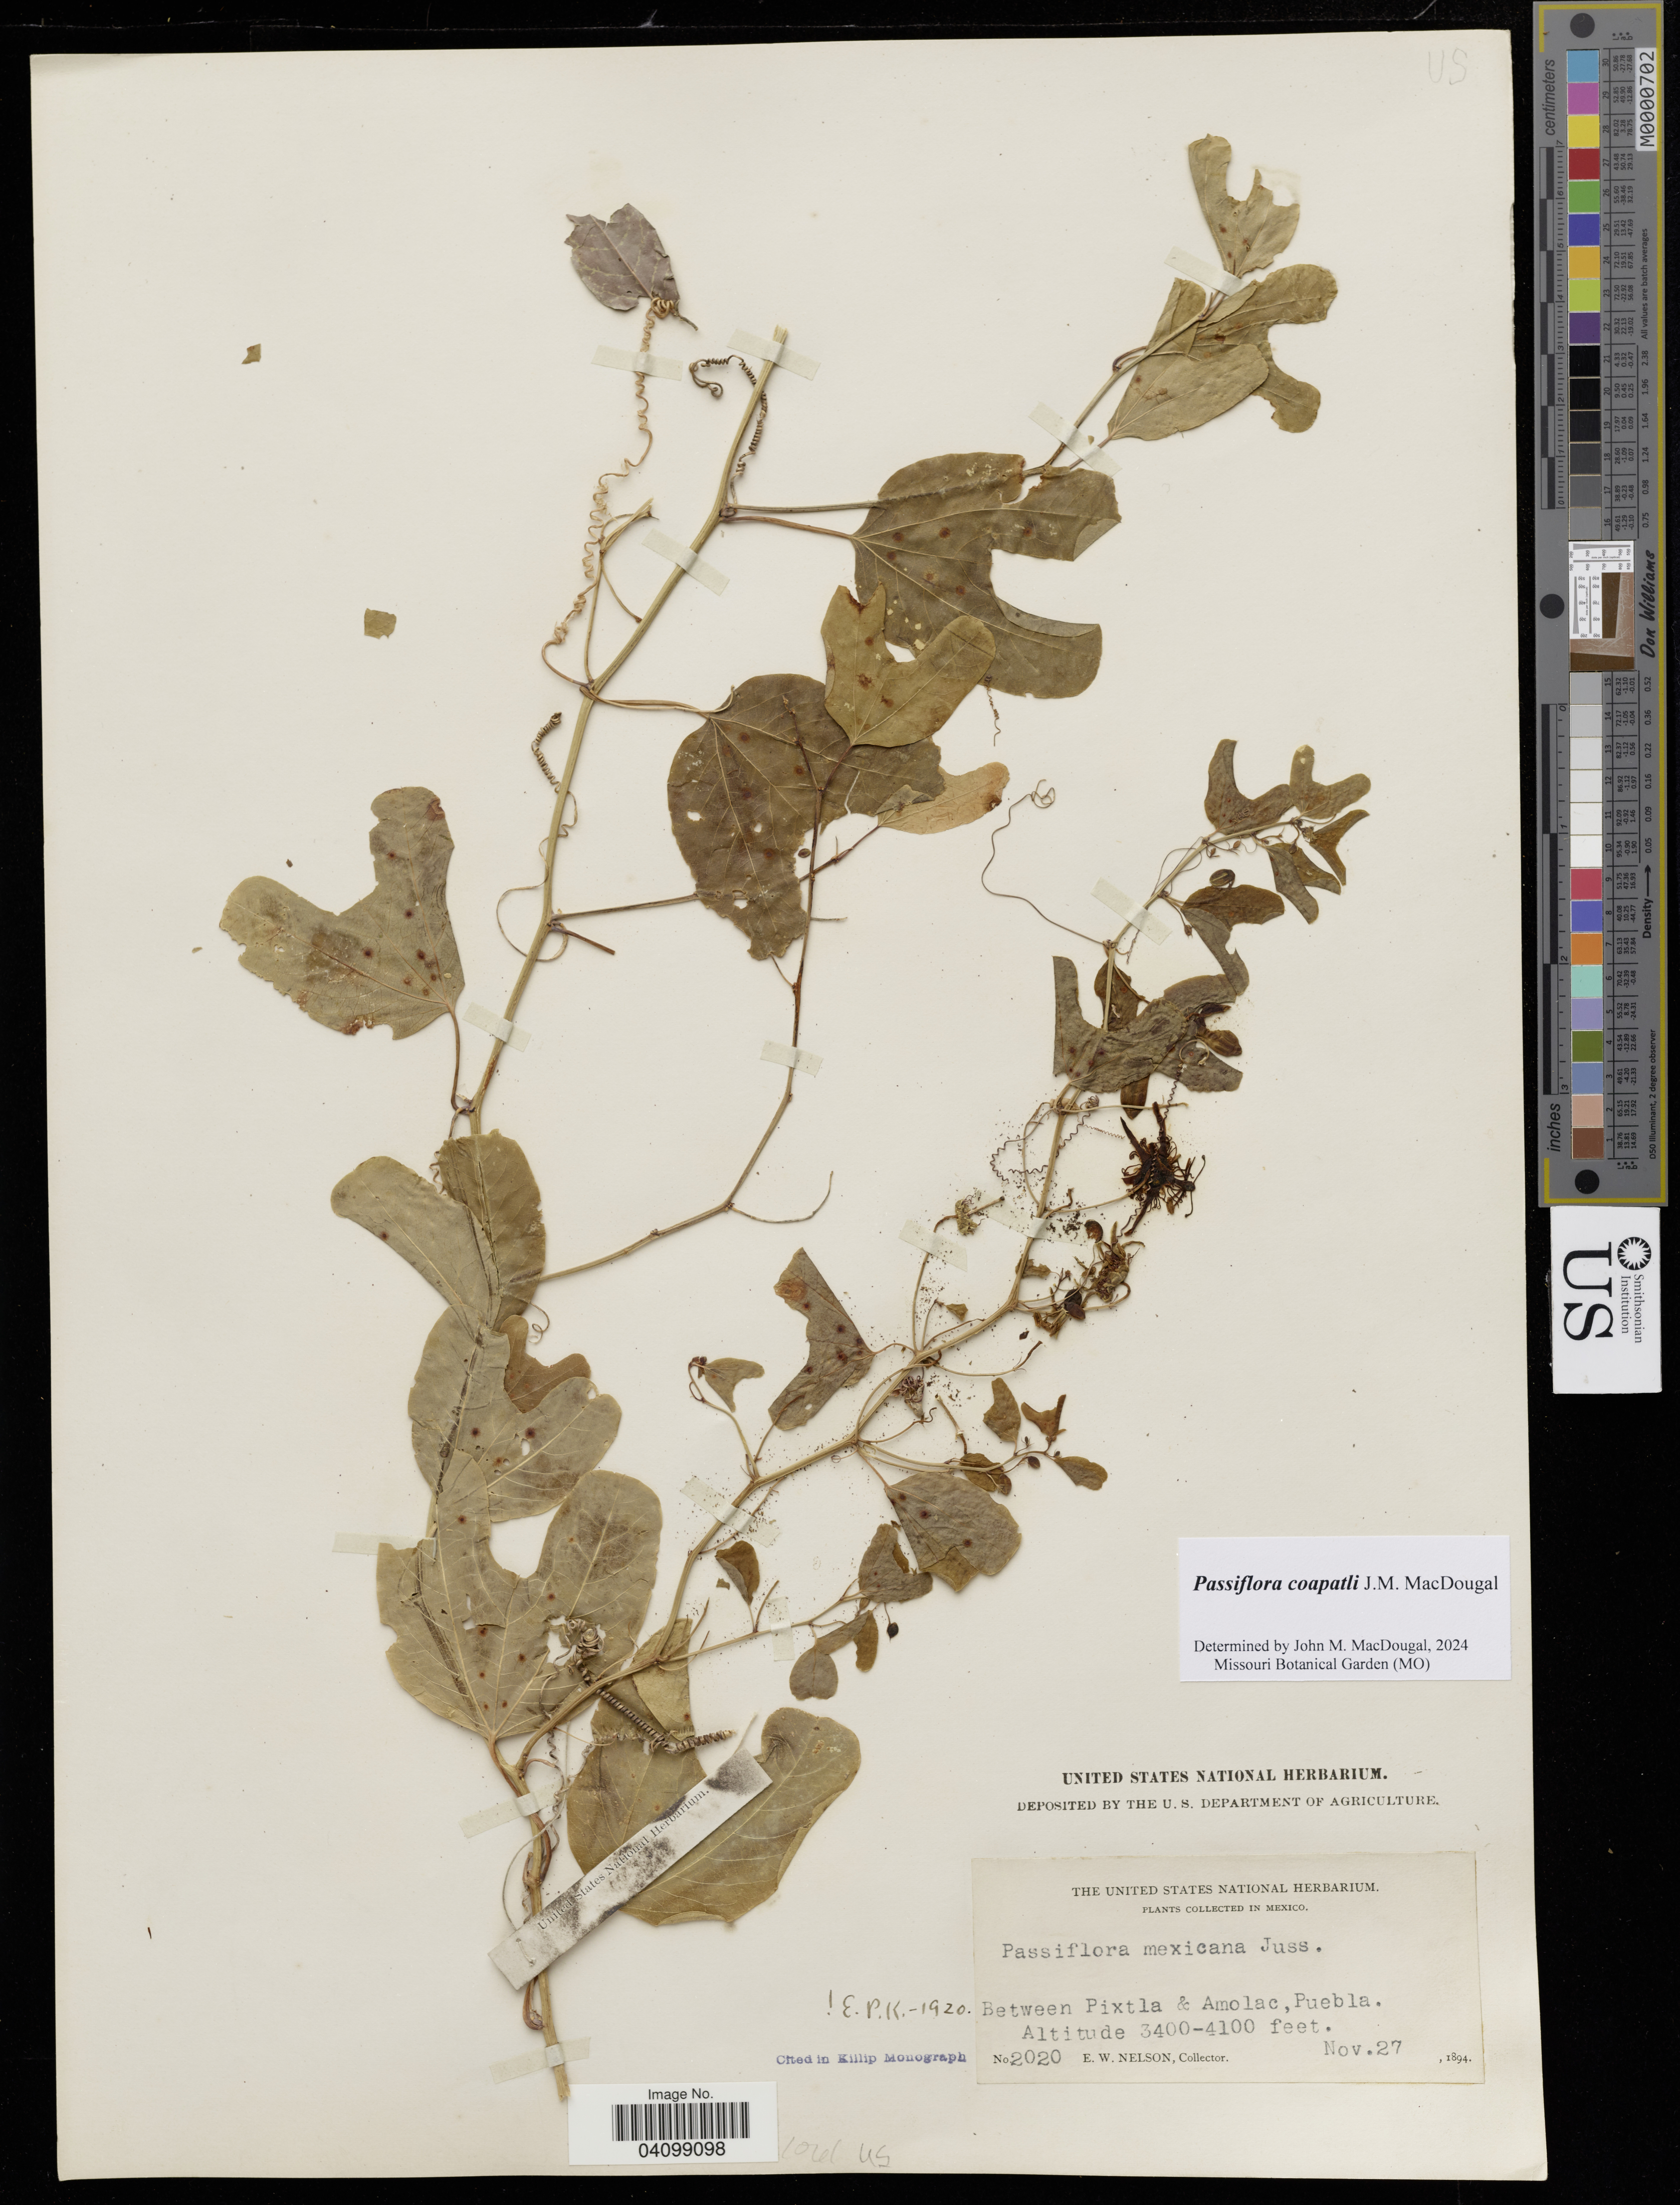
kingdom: Plantae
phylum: Tracheophyta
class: Magnoliopsida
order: Malpighiales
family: Passifloraceae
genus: Passiflora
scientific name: Passiflora coapatli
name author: J.M. MacDougal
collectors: E. W. Nelson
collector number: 2020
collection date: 1894-11-27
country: Mexico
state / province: Puebla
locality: Between Pixtla & Amolac.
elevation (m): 1036